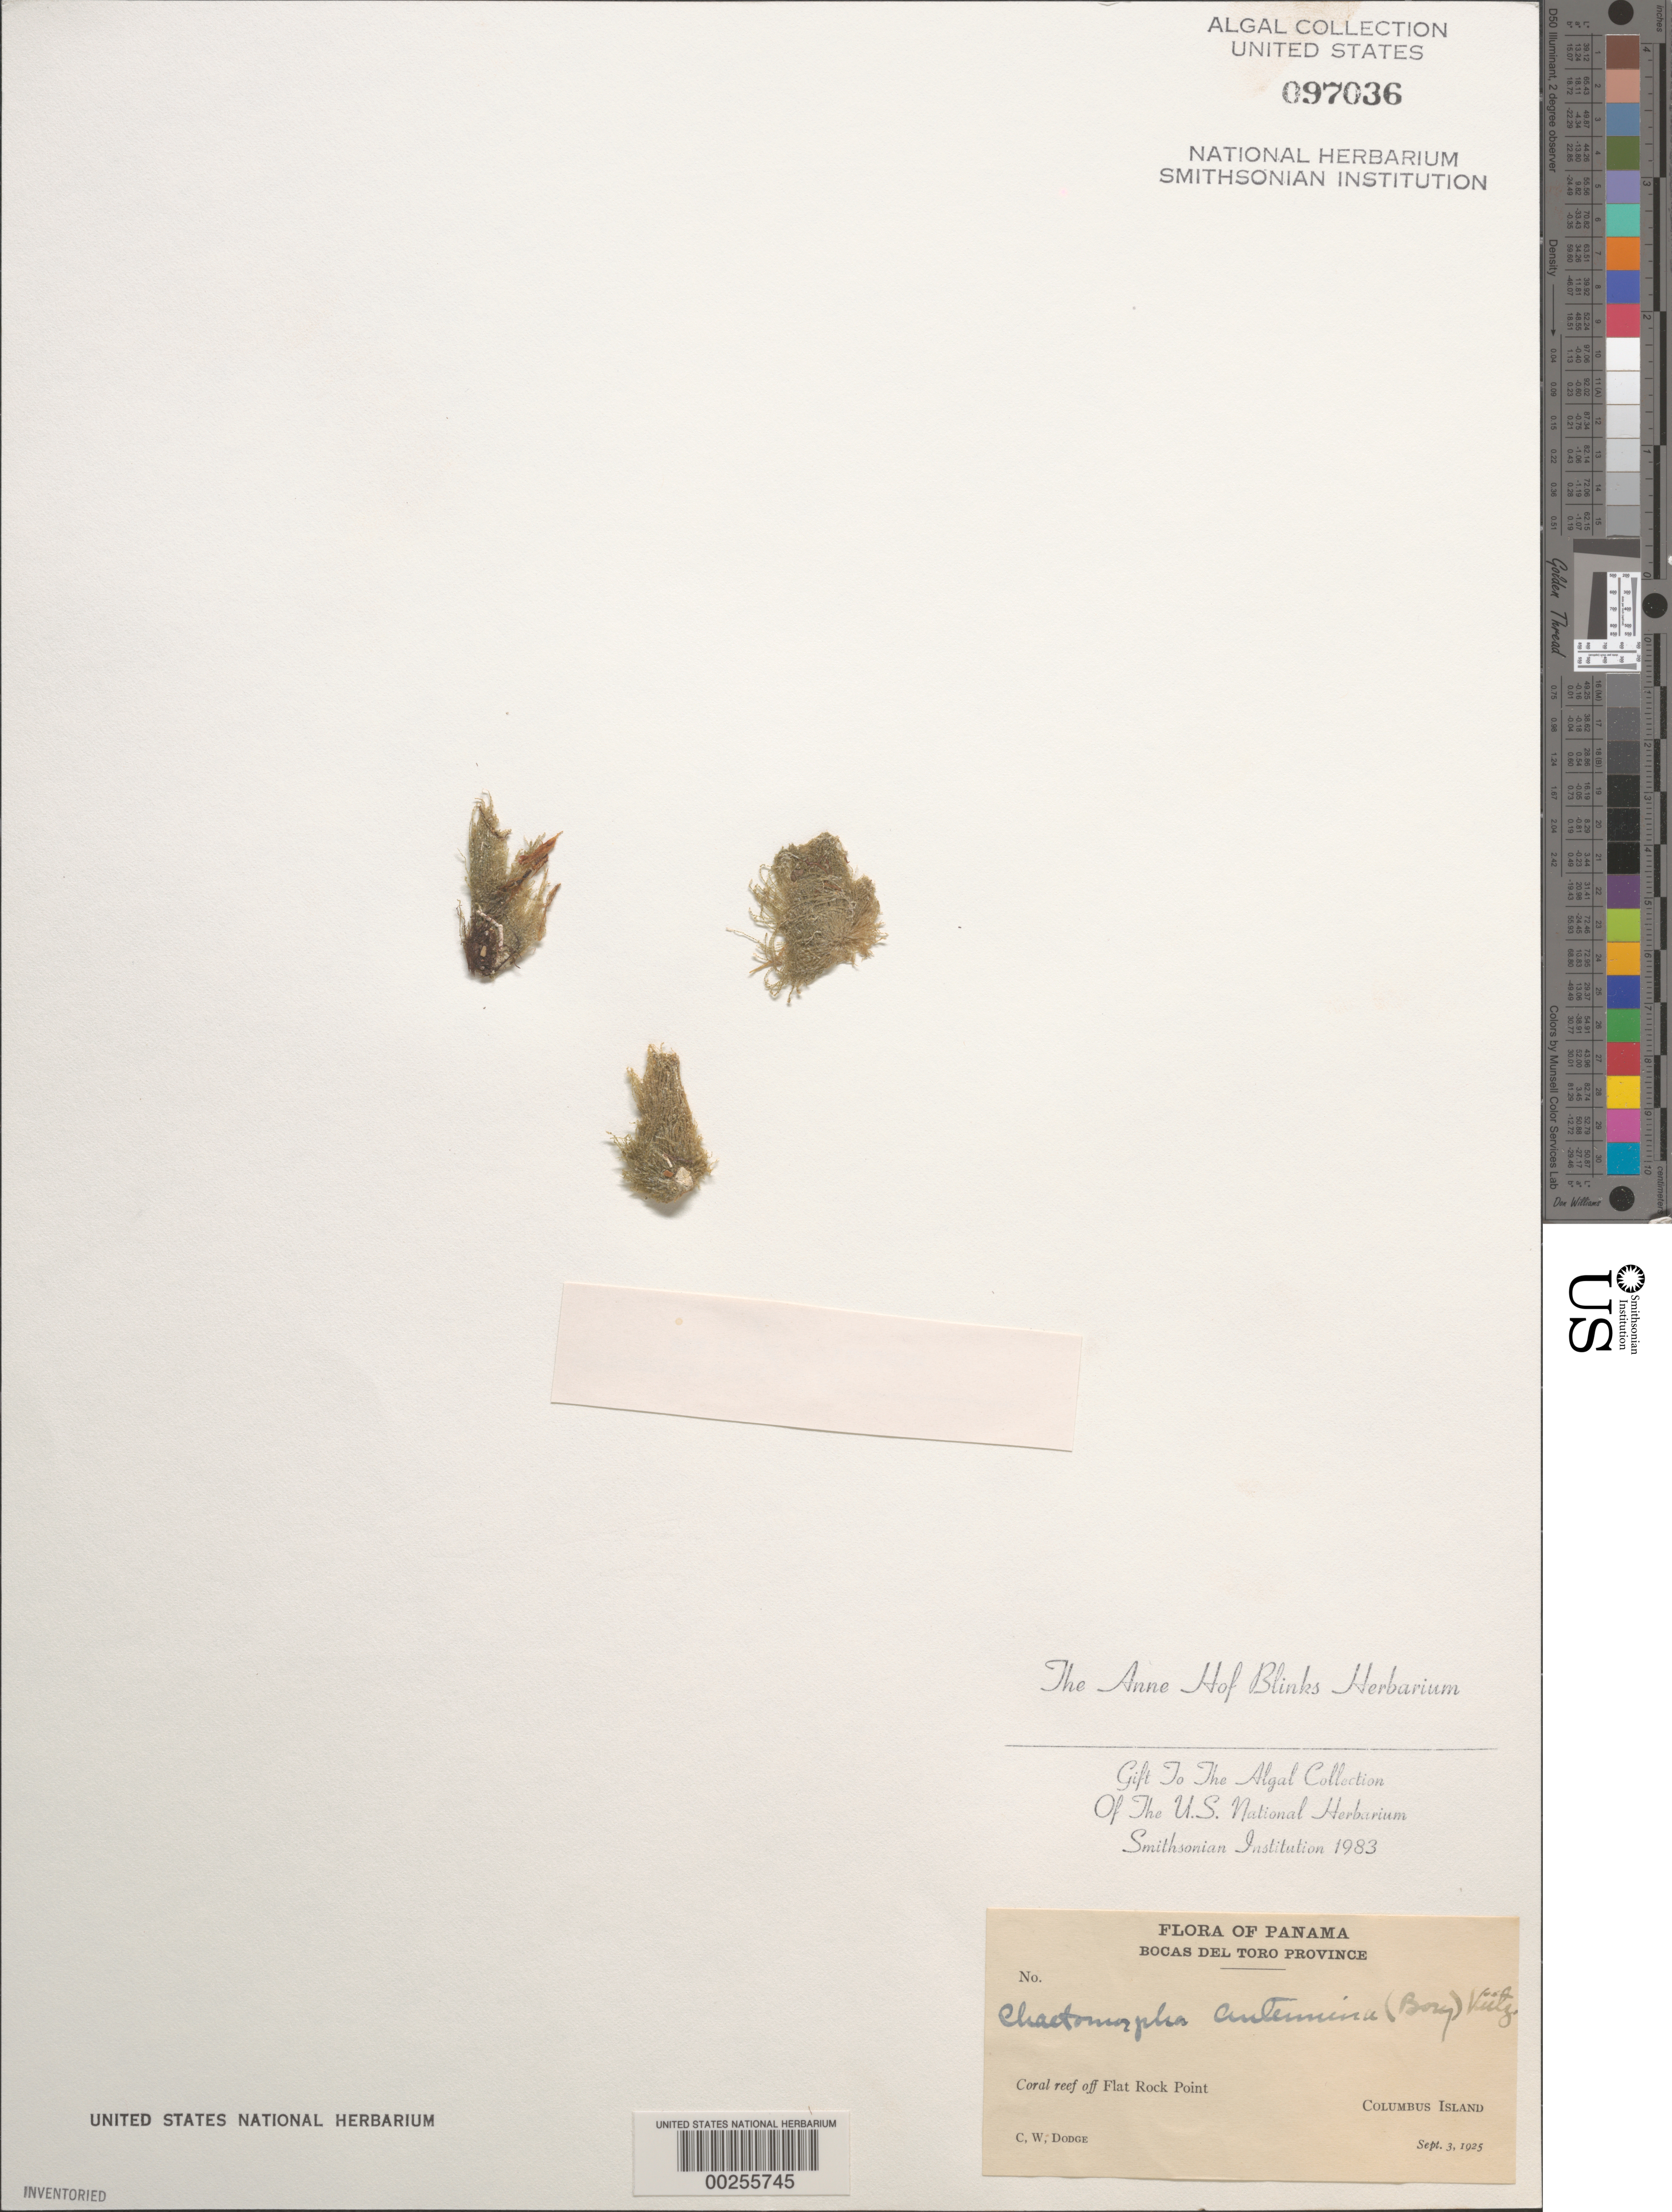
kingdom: Plantae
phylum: Chlorophyta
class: Ulvophyceae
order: Cladophorales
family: Cladophoraceae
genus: Chaetomorpha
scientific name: Chaetomorpha antennina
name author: (Bory) Kütz.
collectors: C. Dodge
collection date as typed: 03 Sep 1925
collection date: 1925-09-03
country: Panama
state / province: Bocas del Toro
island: Columbus Island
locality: Coral reef off Flat Rock Point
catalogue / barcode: US 97036